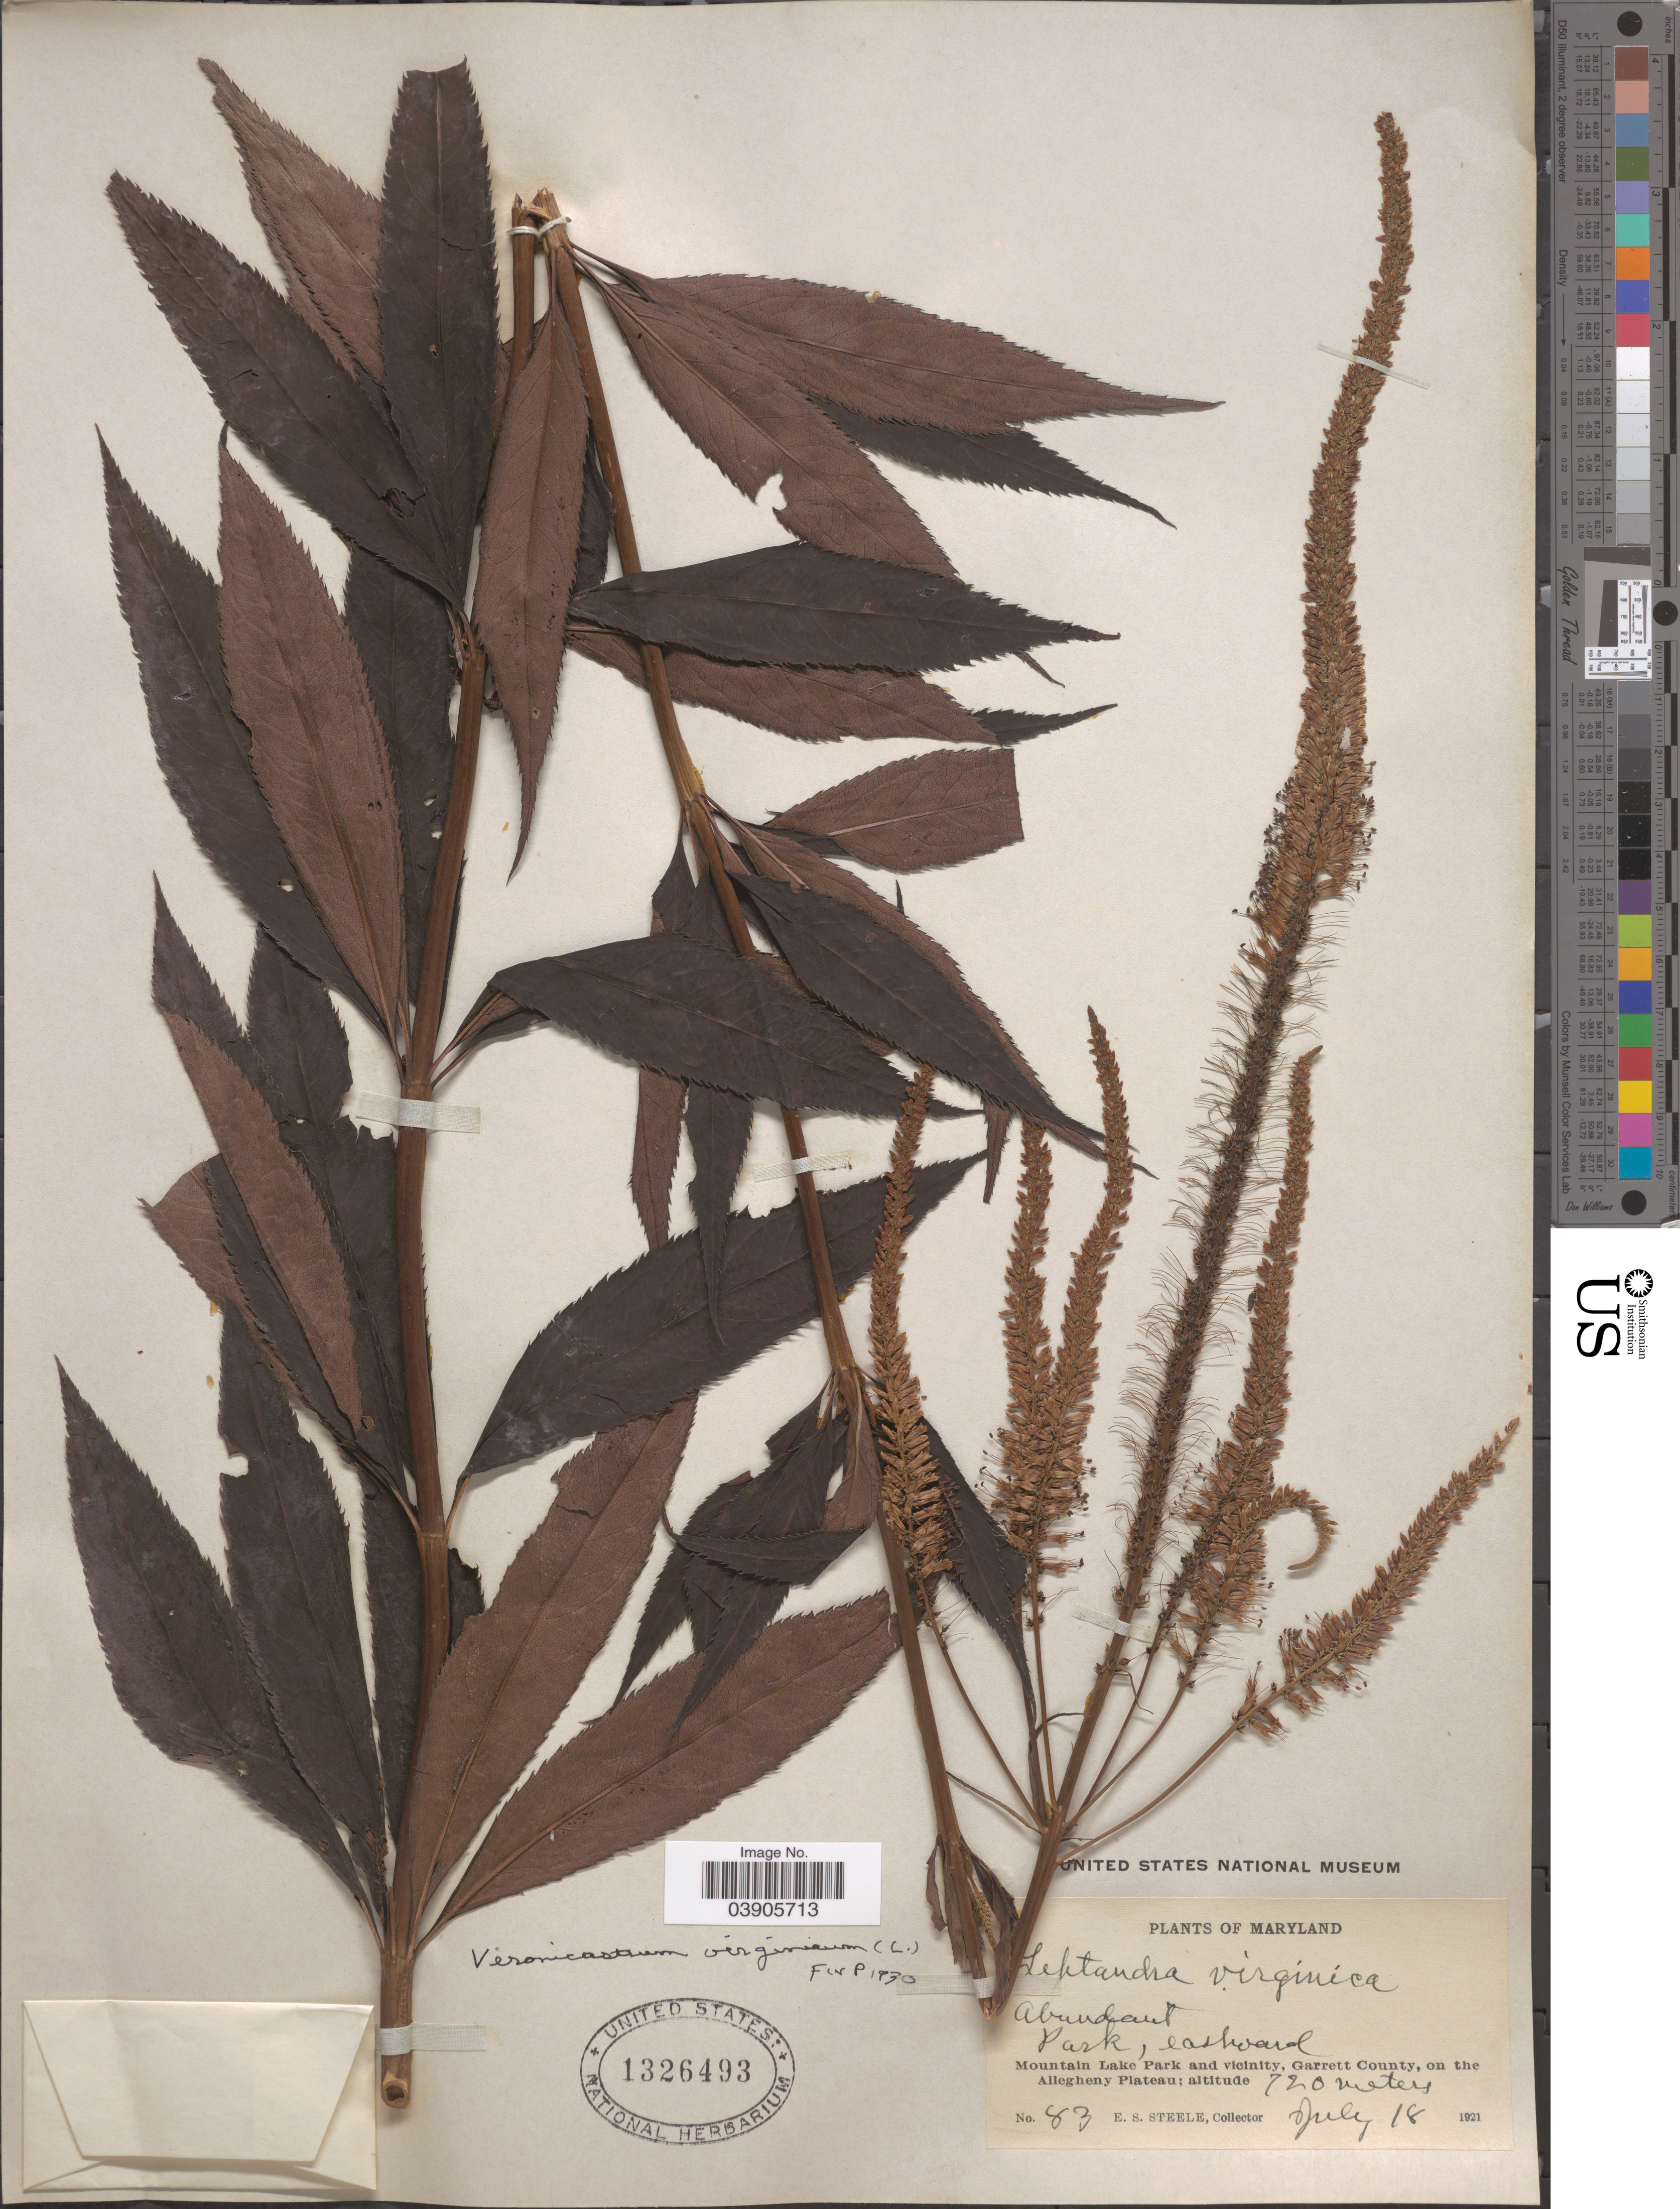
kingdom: Plantae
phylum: Tracheophyta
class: Magnoliopsida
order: Lamiales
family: Plantaginaceae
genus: Veronicastrum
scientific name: Veronicastrum virginicum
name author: (L.) Farw.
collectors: E. Steele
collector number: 83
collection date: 1921-07-18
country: United States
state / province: Maryland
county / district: Garrett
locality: Park, eastward. Mountain Lake Park and vicinity, Garrett County, on the Allegheny Plateau.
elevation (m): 720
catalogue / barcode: US 1326493